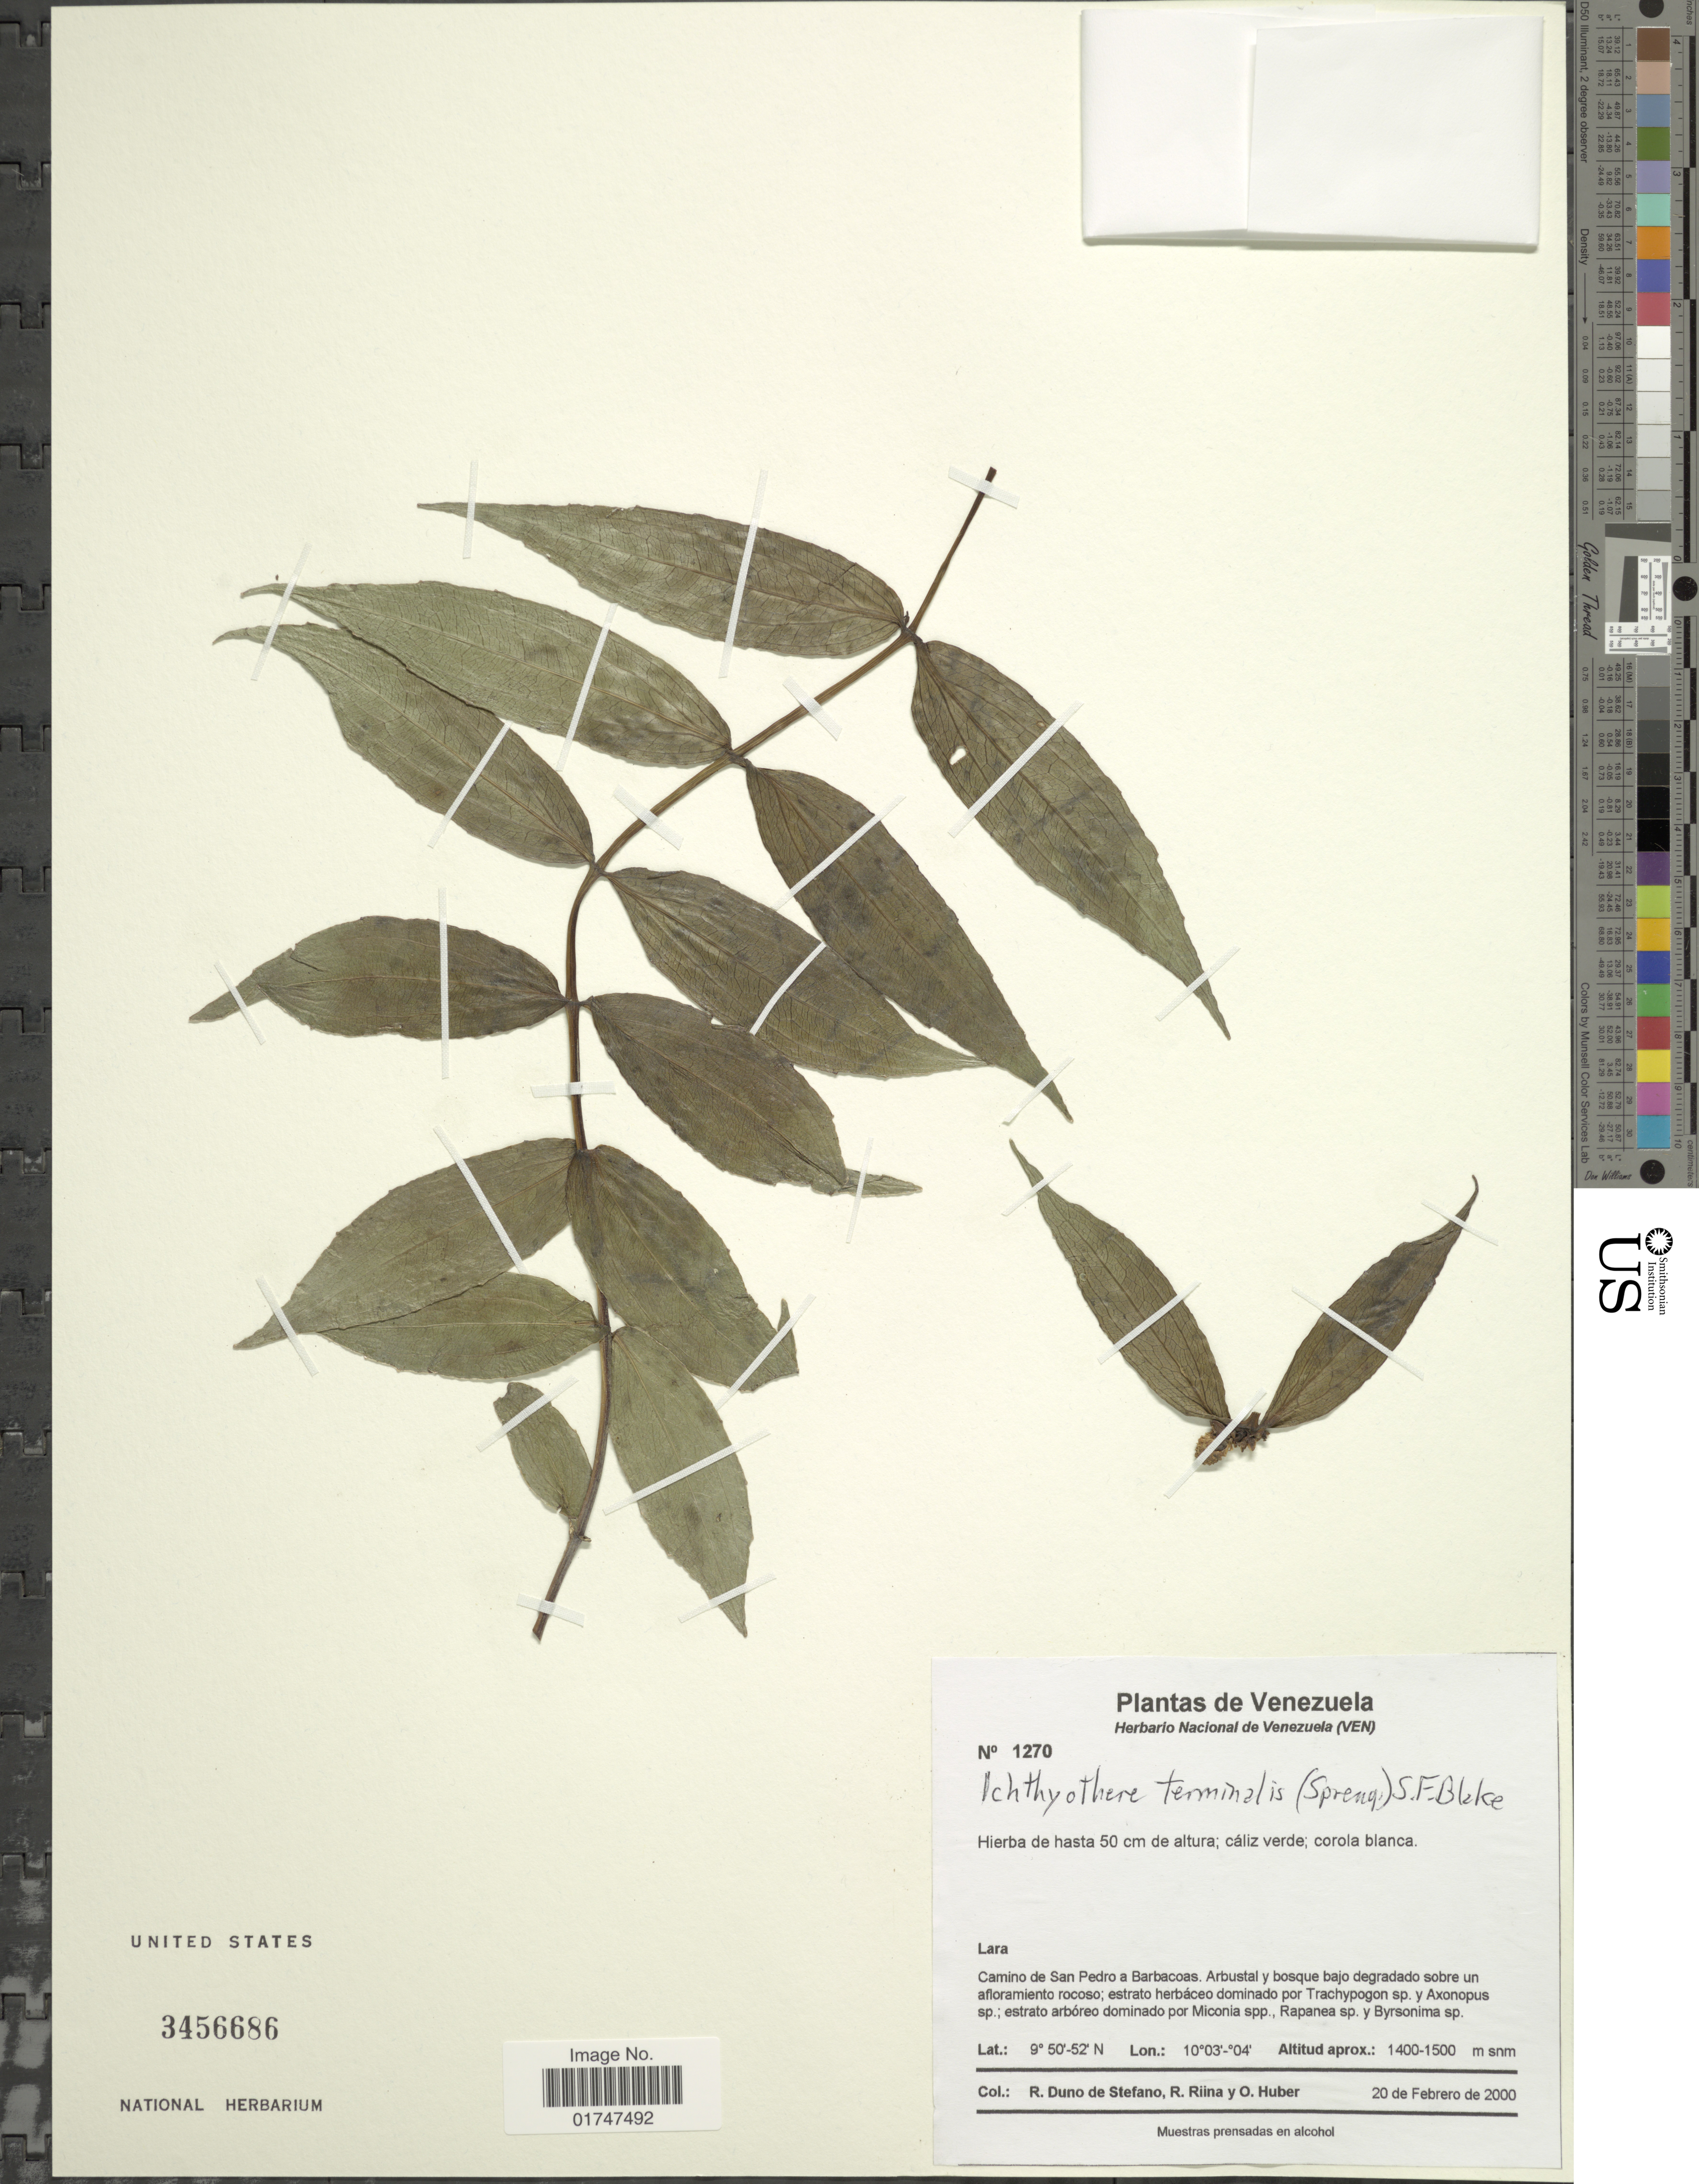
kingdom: Plantae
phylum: Tracheophyta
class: Magnoliopsida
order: Asterales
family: Asteraceae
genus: Ichthyothere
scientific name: Ichthyothere terminalis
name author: (Spreng.) S.F. Blake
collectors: R. Duno de Stefano, R. Riina & O. Huber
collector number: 1270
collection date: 2000-02-20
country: Venezuela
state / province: Lara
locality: Lara. Camino de San Pedro a Barbacoas.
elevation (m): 1400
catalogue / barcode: US 3456686